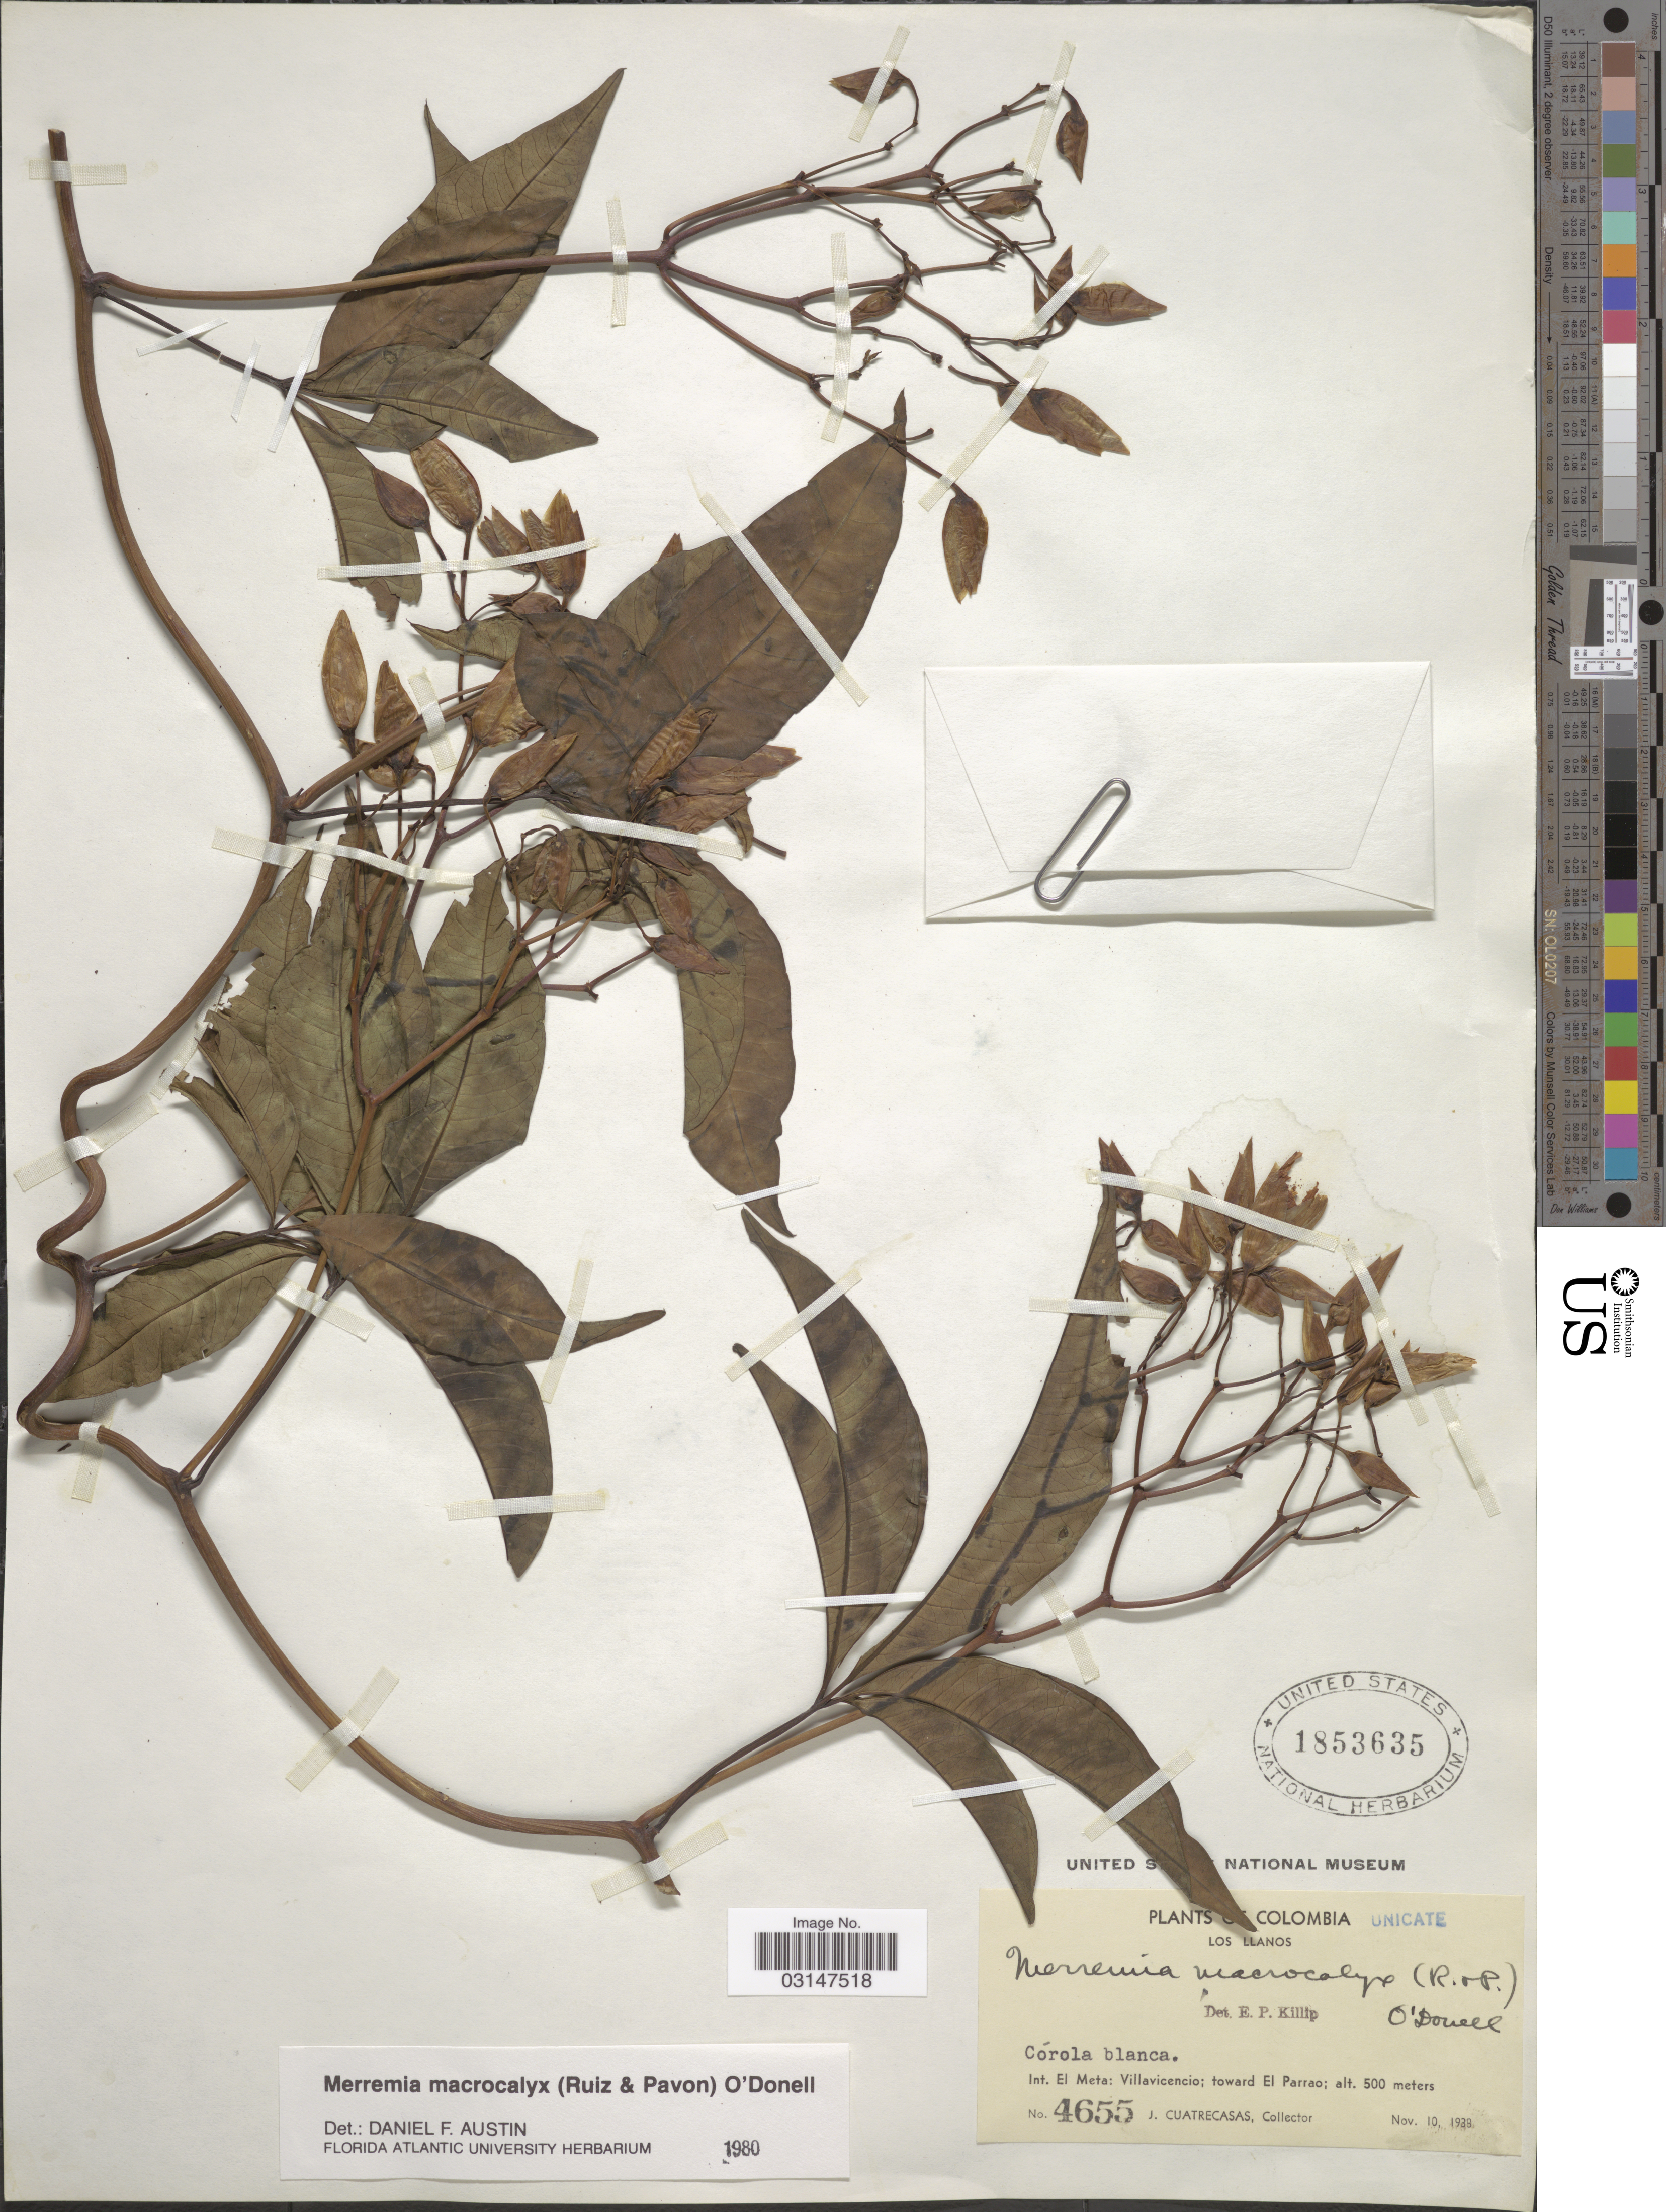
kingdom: Plantae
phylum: Tracheophyta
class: Magnoliopsida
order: Solanales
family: Convolvulaceae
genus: Distimake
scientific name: Distimake macrocalyx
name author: (Ruiz & Pav.) A. R. Simões & Staples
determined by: Strong, Mark T., (BOT), Smithsonian Institution - National Museum of Natural History (UNITED STATES)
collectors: J. Cuatrecasas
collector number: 4655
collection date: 1938-11-10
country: Colombia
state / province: Meta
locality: Los Llanos, Int. El Meta: Villavicencio; toward El Parrao.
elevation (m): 500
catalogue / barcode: US 1853635